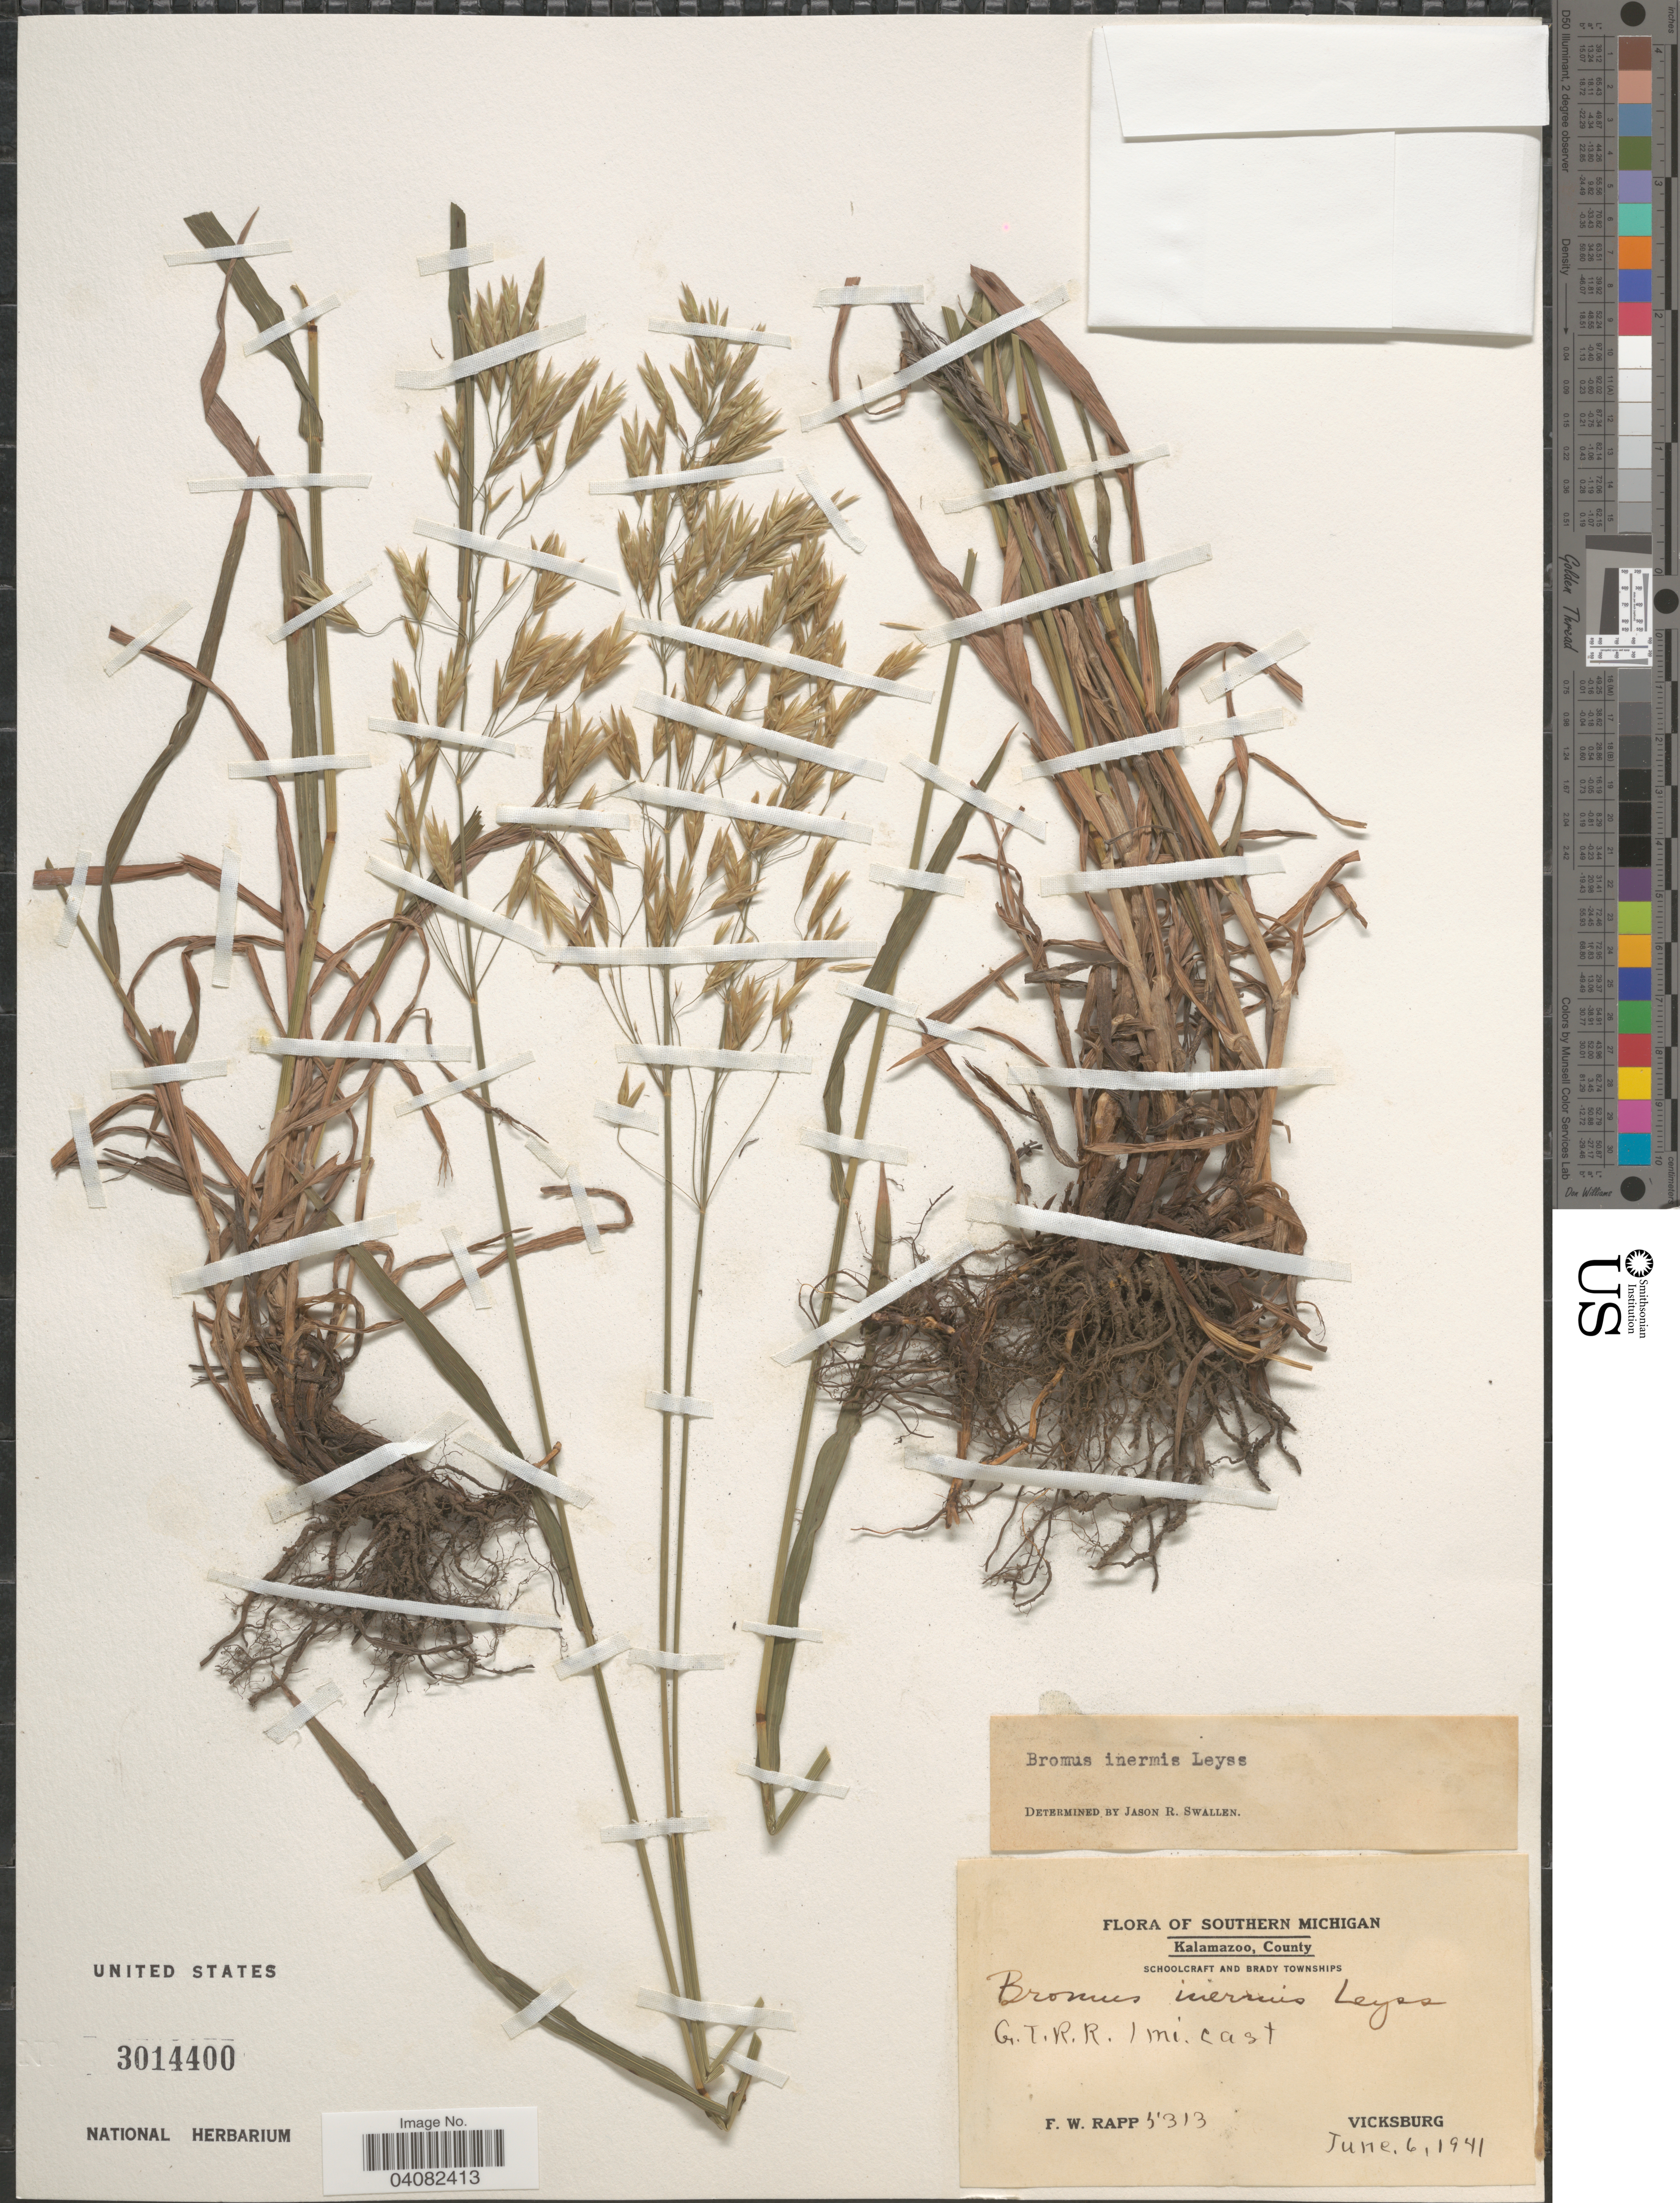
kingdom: Plantae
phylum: Tracheophyta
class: Liliopsida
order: Poales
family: Poaceae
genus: Bromus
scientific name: Bromus inermis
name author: Leyss.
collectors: F. Rapp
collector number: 5313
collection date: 1941-06-06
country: United States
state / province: Michigan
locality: Southern Michigan. Kalamazoo, County. Schoolcrat and Brady Townships. G.T.R.R. 1 mi. cast. Vicksburg.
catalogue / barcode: US 3014400